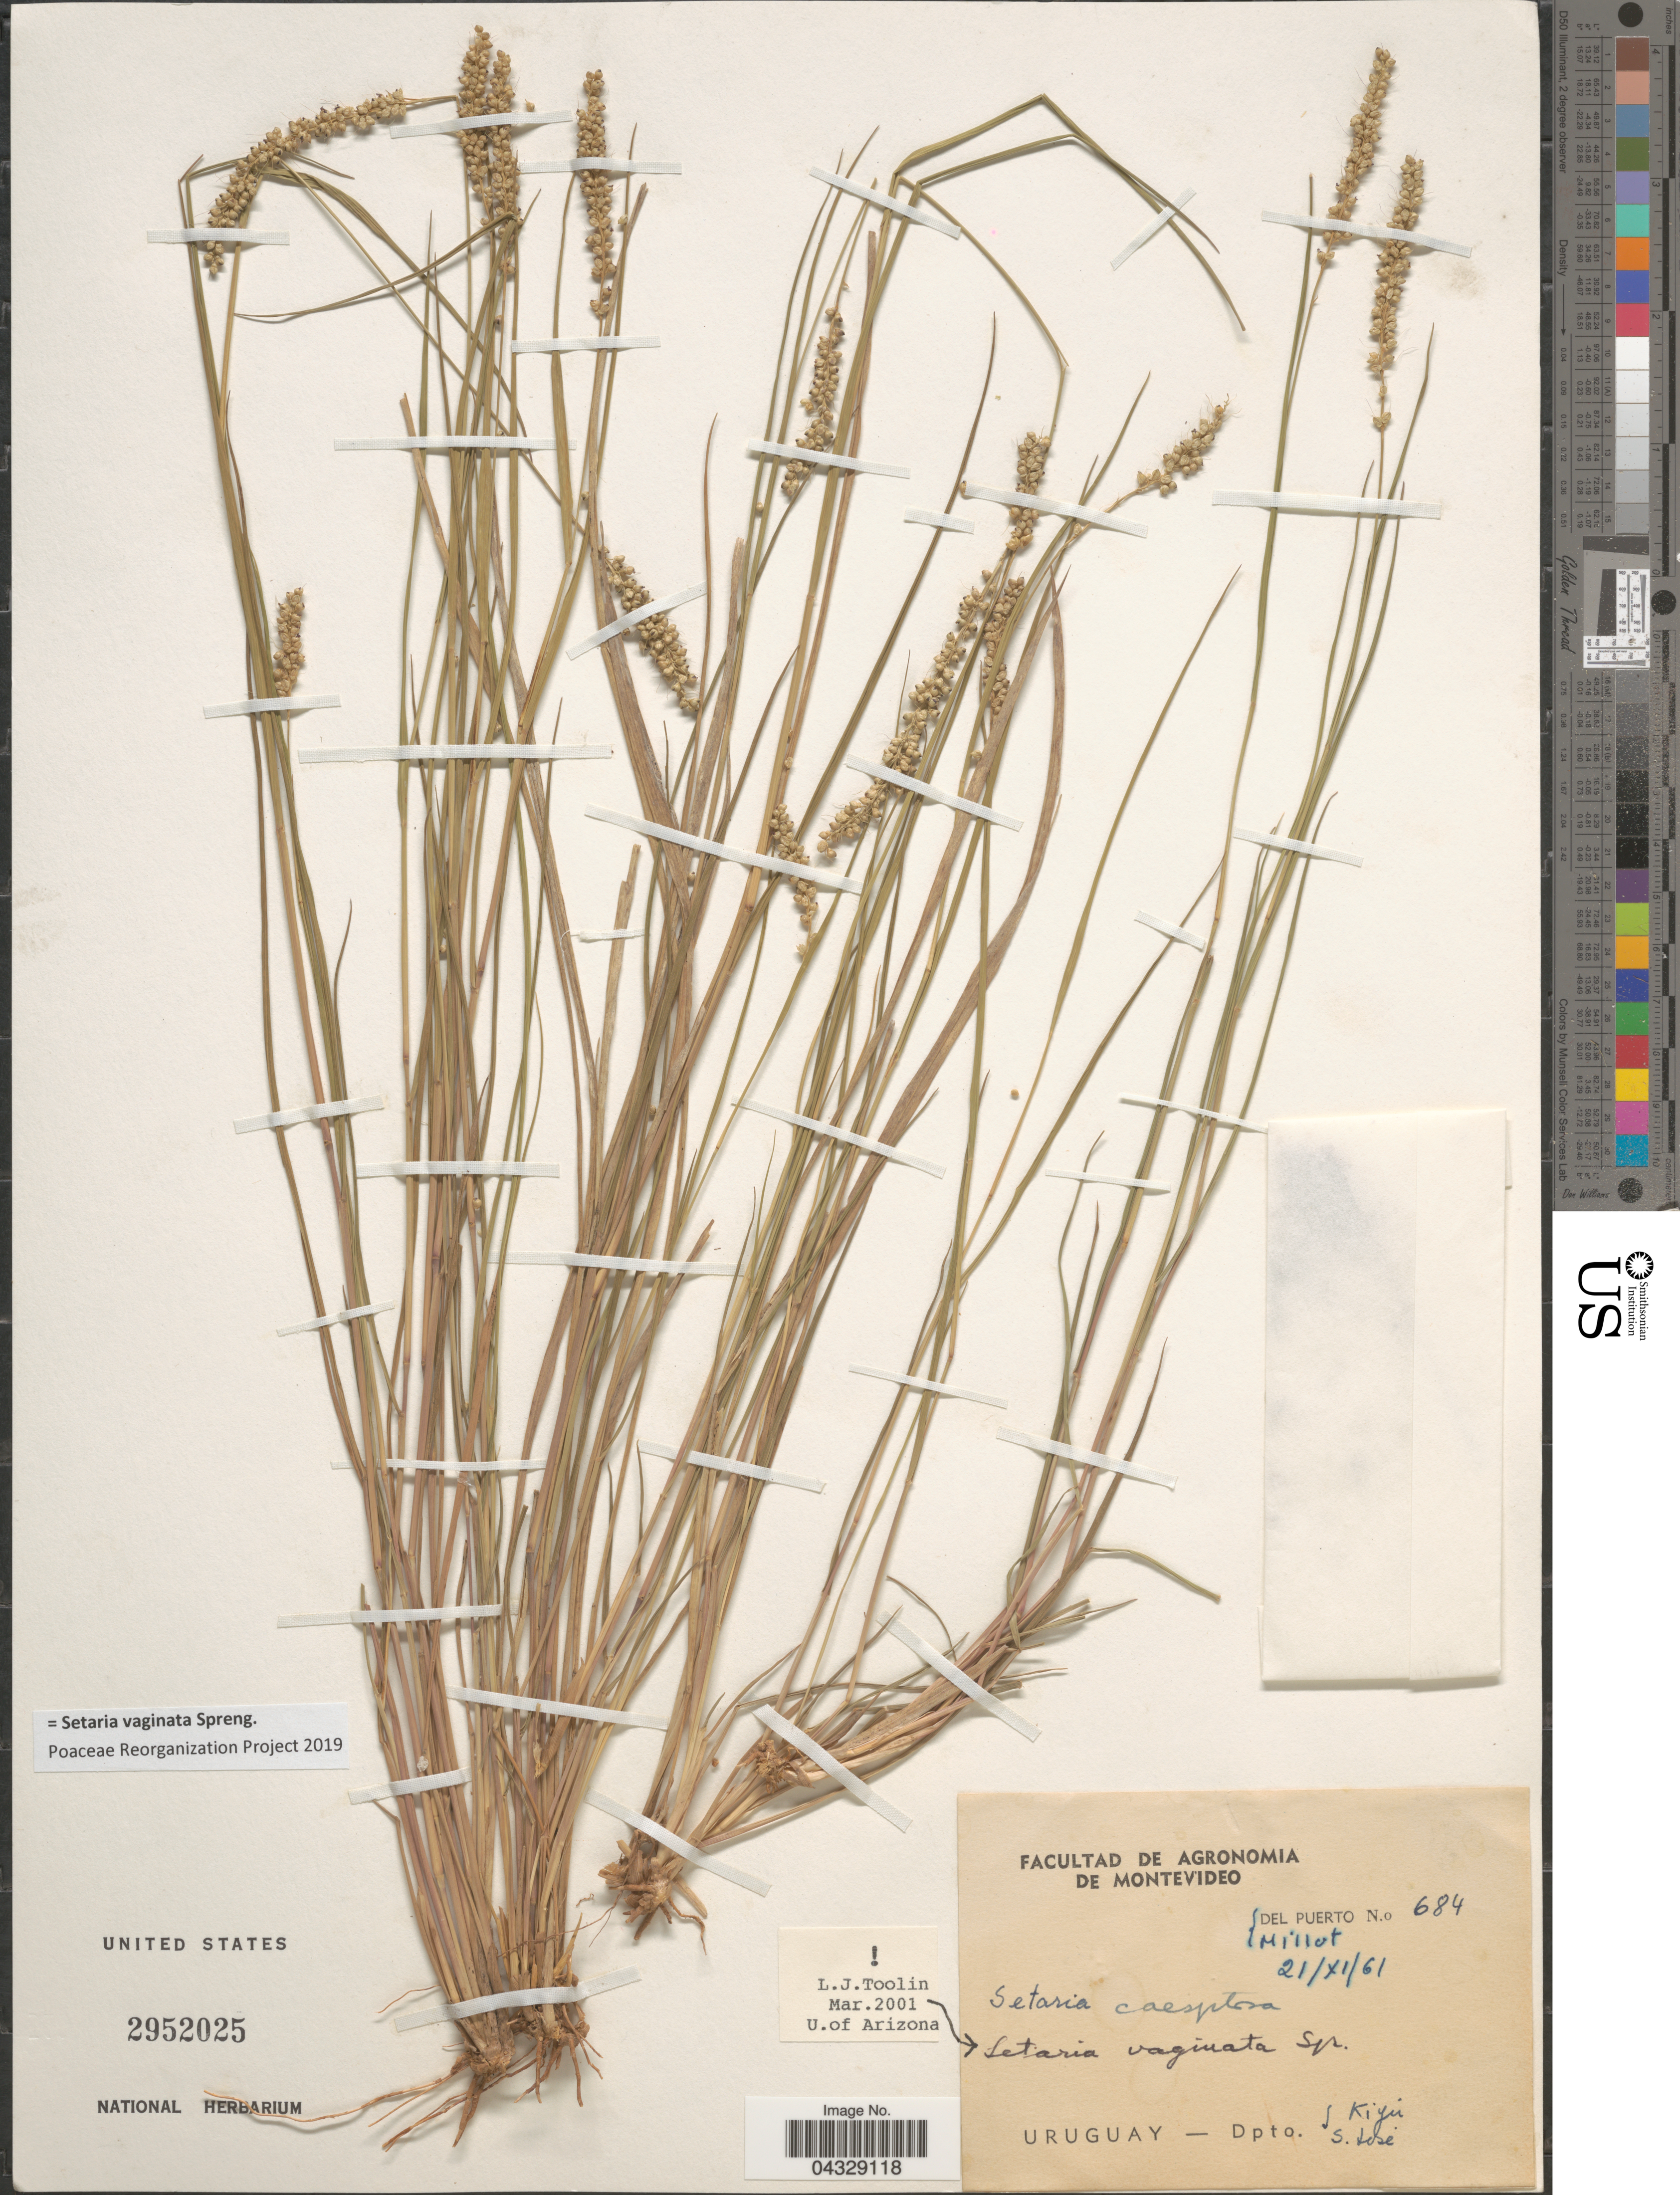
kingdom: Plantae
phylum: Tracheophyta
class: Liliopsida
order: Poales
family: Poaceae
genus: Setaria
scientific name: Setaria vaginata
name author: Spreng.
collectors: Del Puerto & -. Millot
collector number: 684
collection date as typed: Transcribed d/m/y: 21/11/61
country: Uruguay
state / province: San Jose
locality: Kiyú. Dpto. S. José.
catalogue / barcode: US 2952025